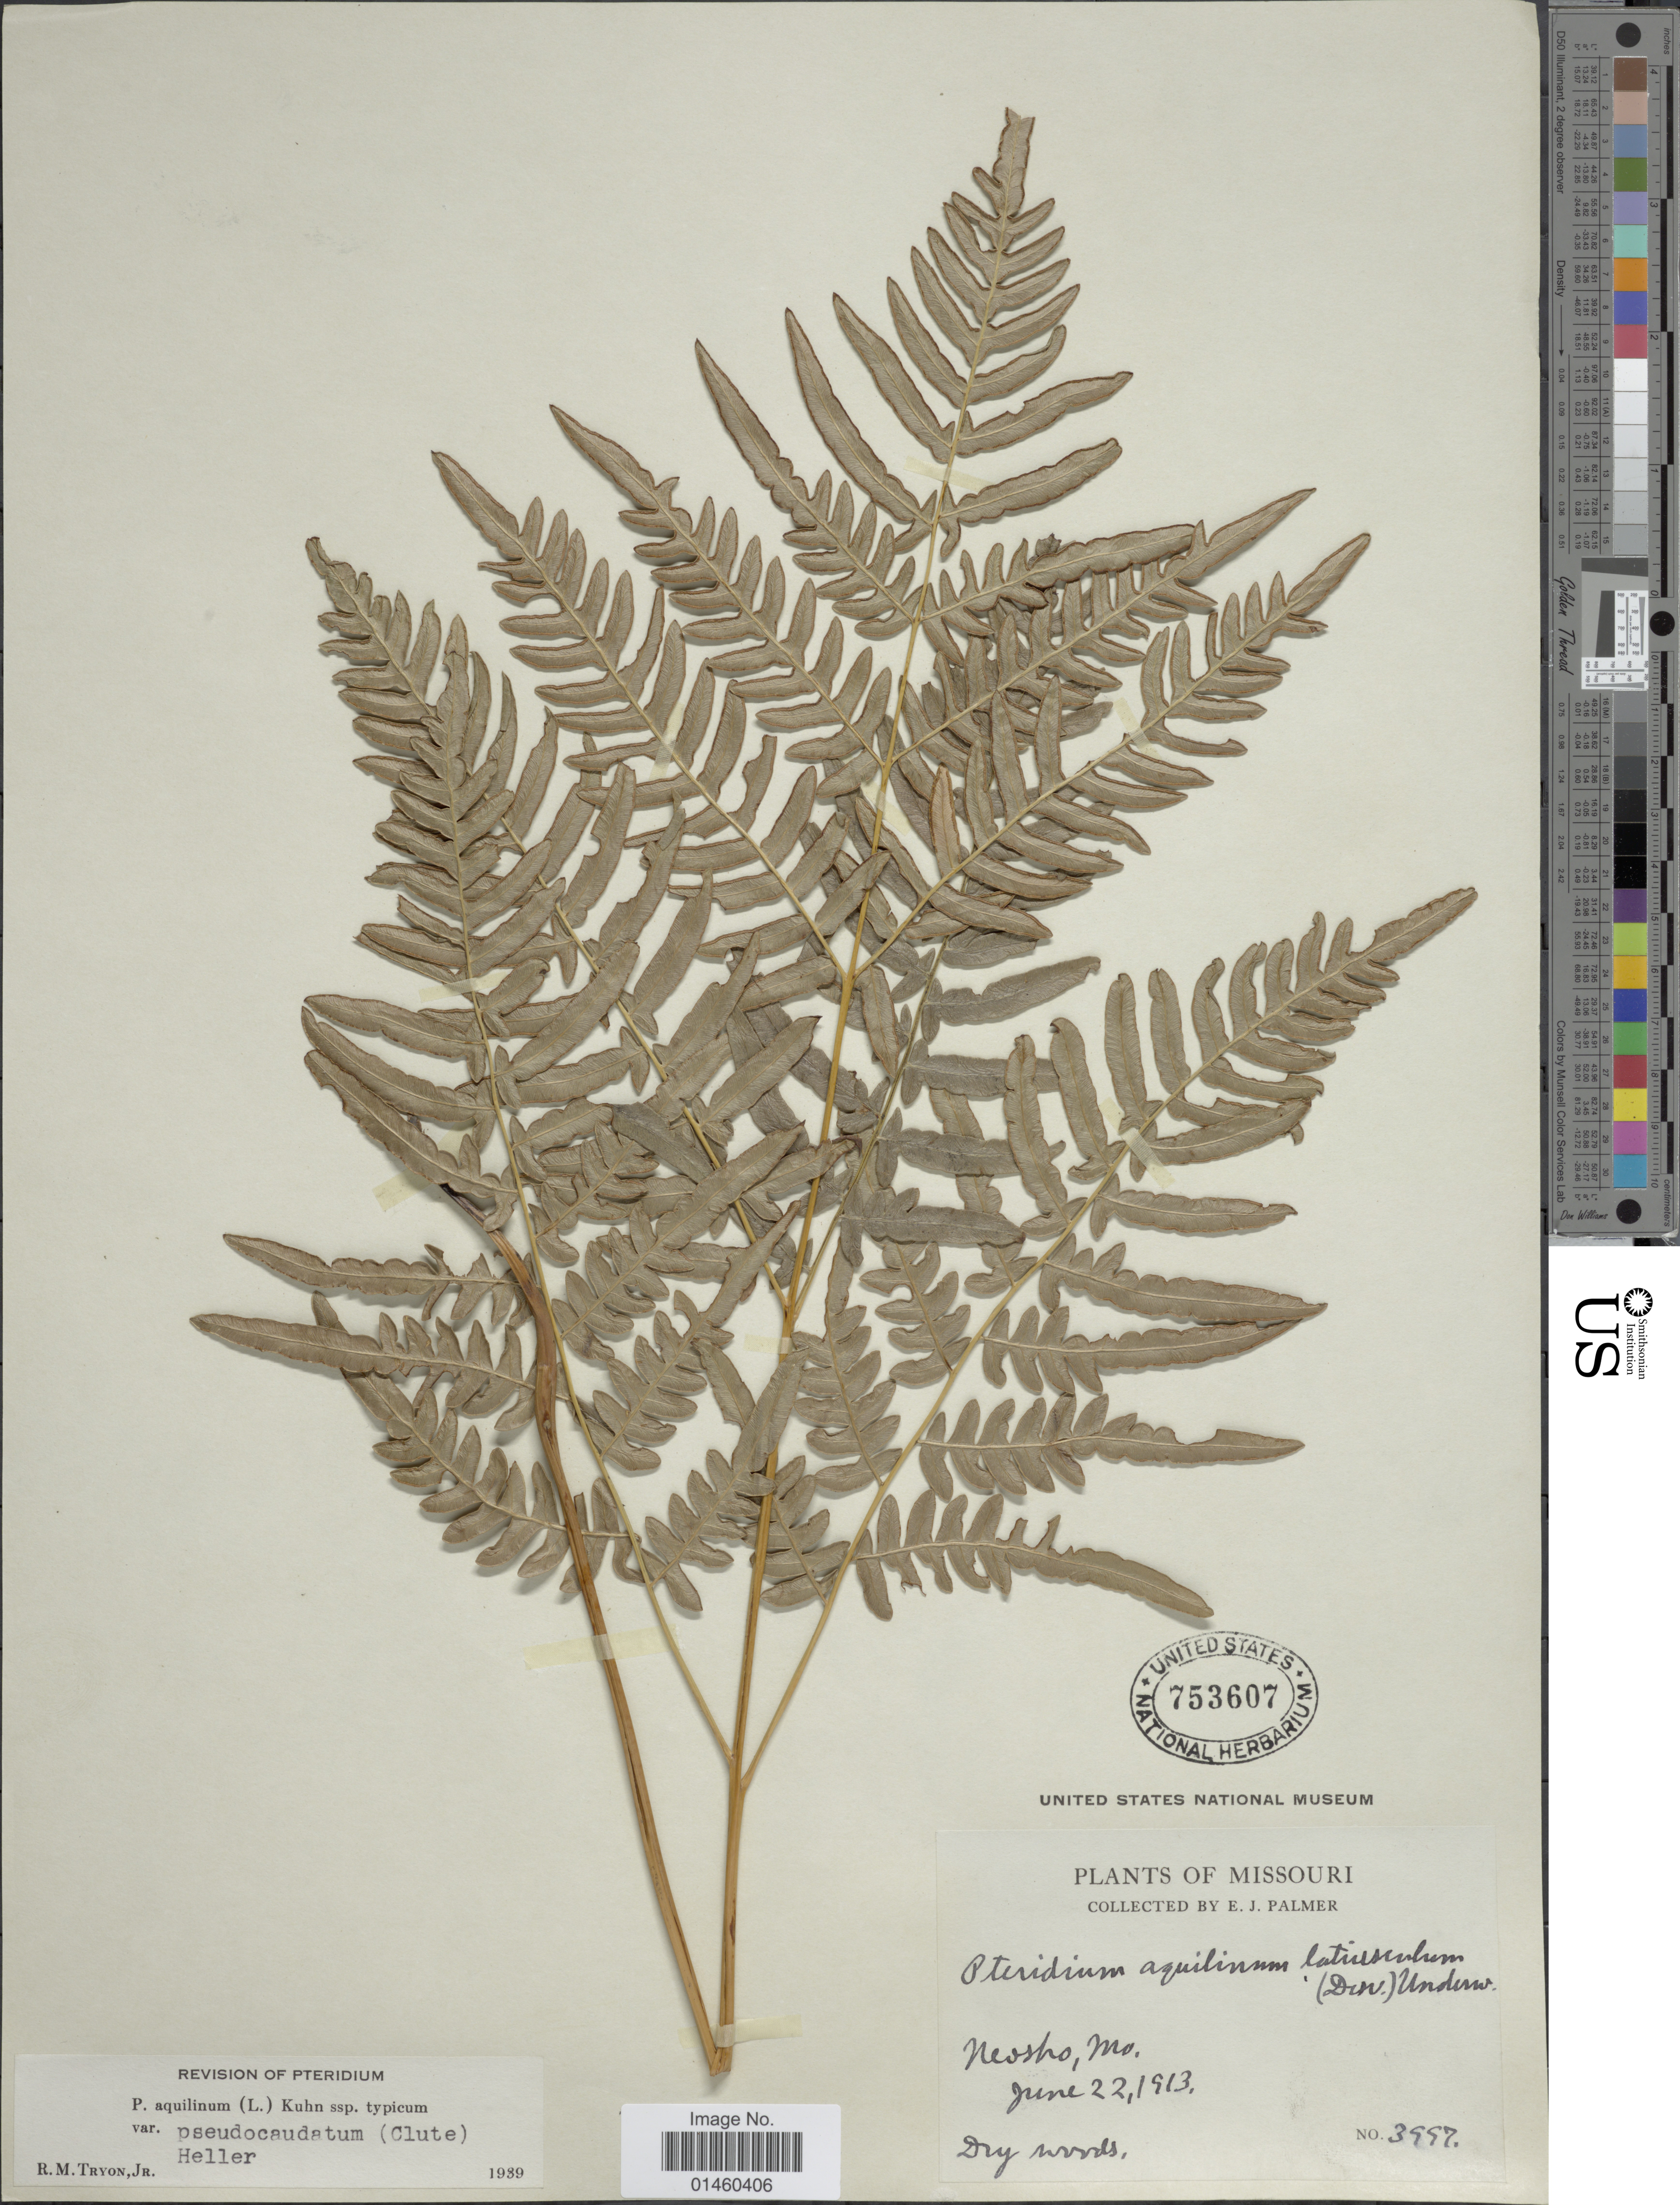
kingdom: Plantae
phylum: Tracheophyta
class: Polypodiopsida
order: Polypodiales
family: Dennstaedtiaceae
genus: Pteridium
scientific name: Pteridium aquilinum var. pseudocaudatum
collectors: E. J. Palmer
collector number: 3997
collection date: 1913-06-22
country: United States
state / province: Missouri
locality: Neosho, Mo.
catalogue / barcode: US 753607